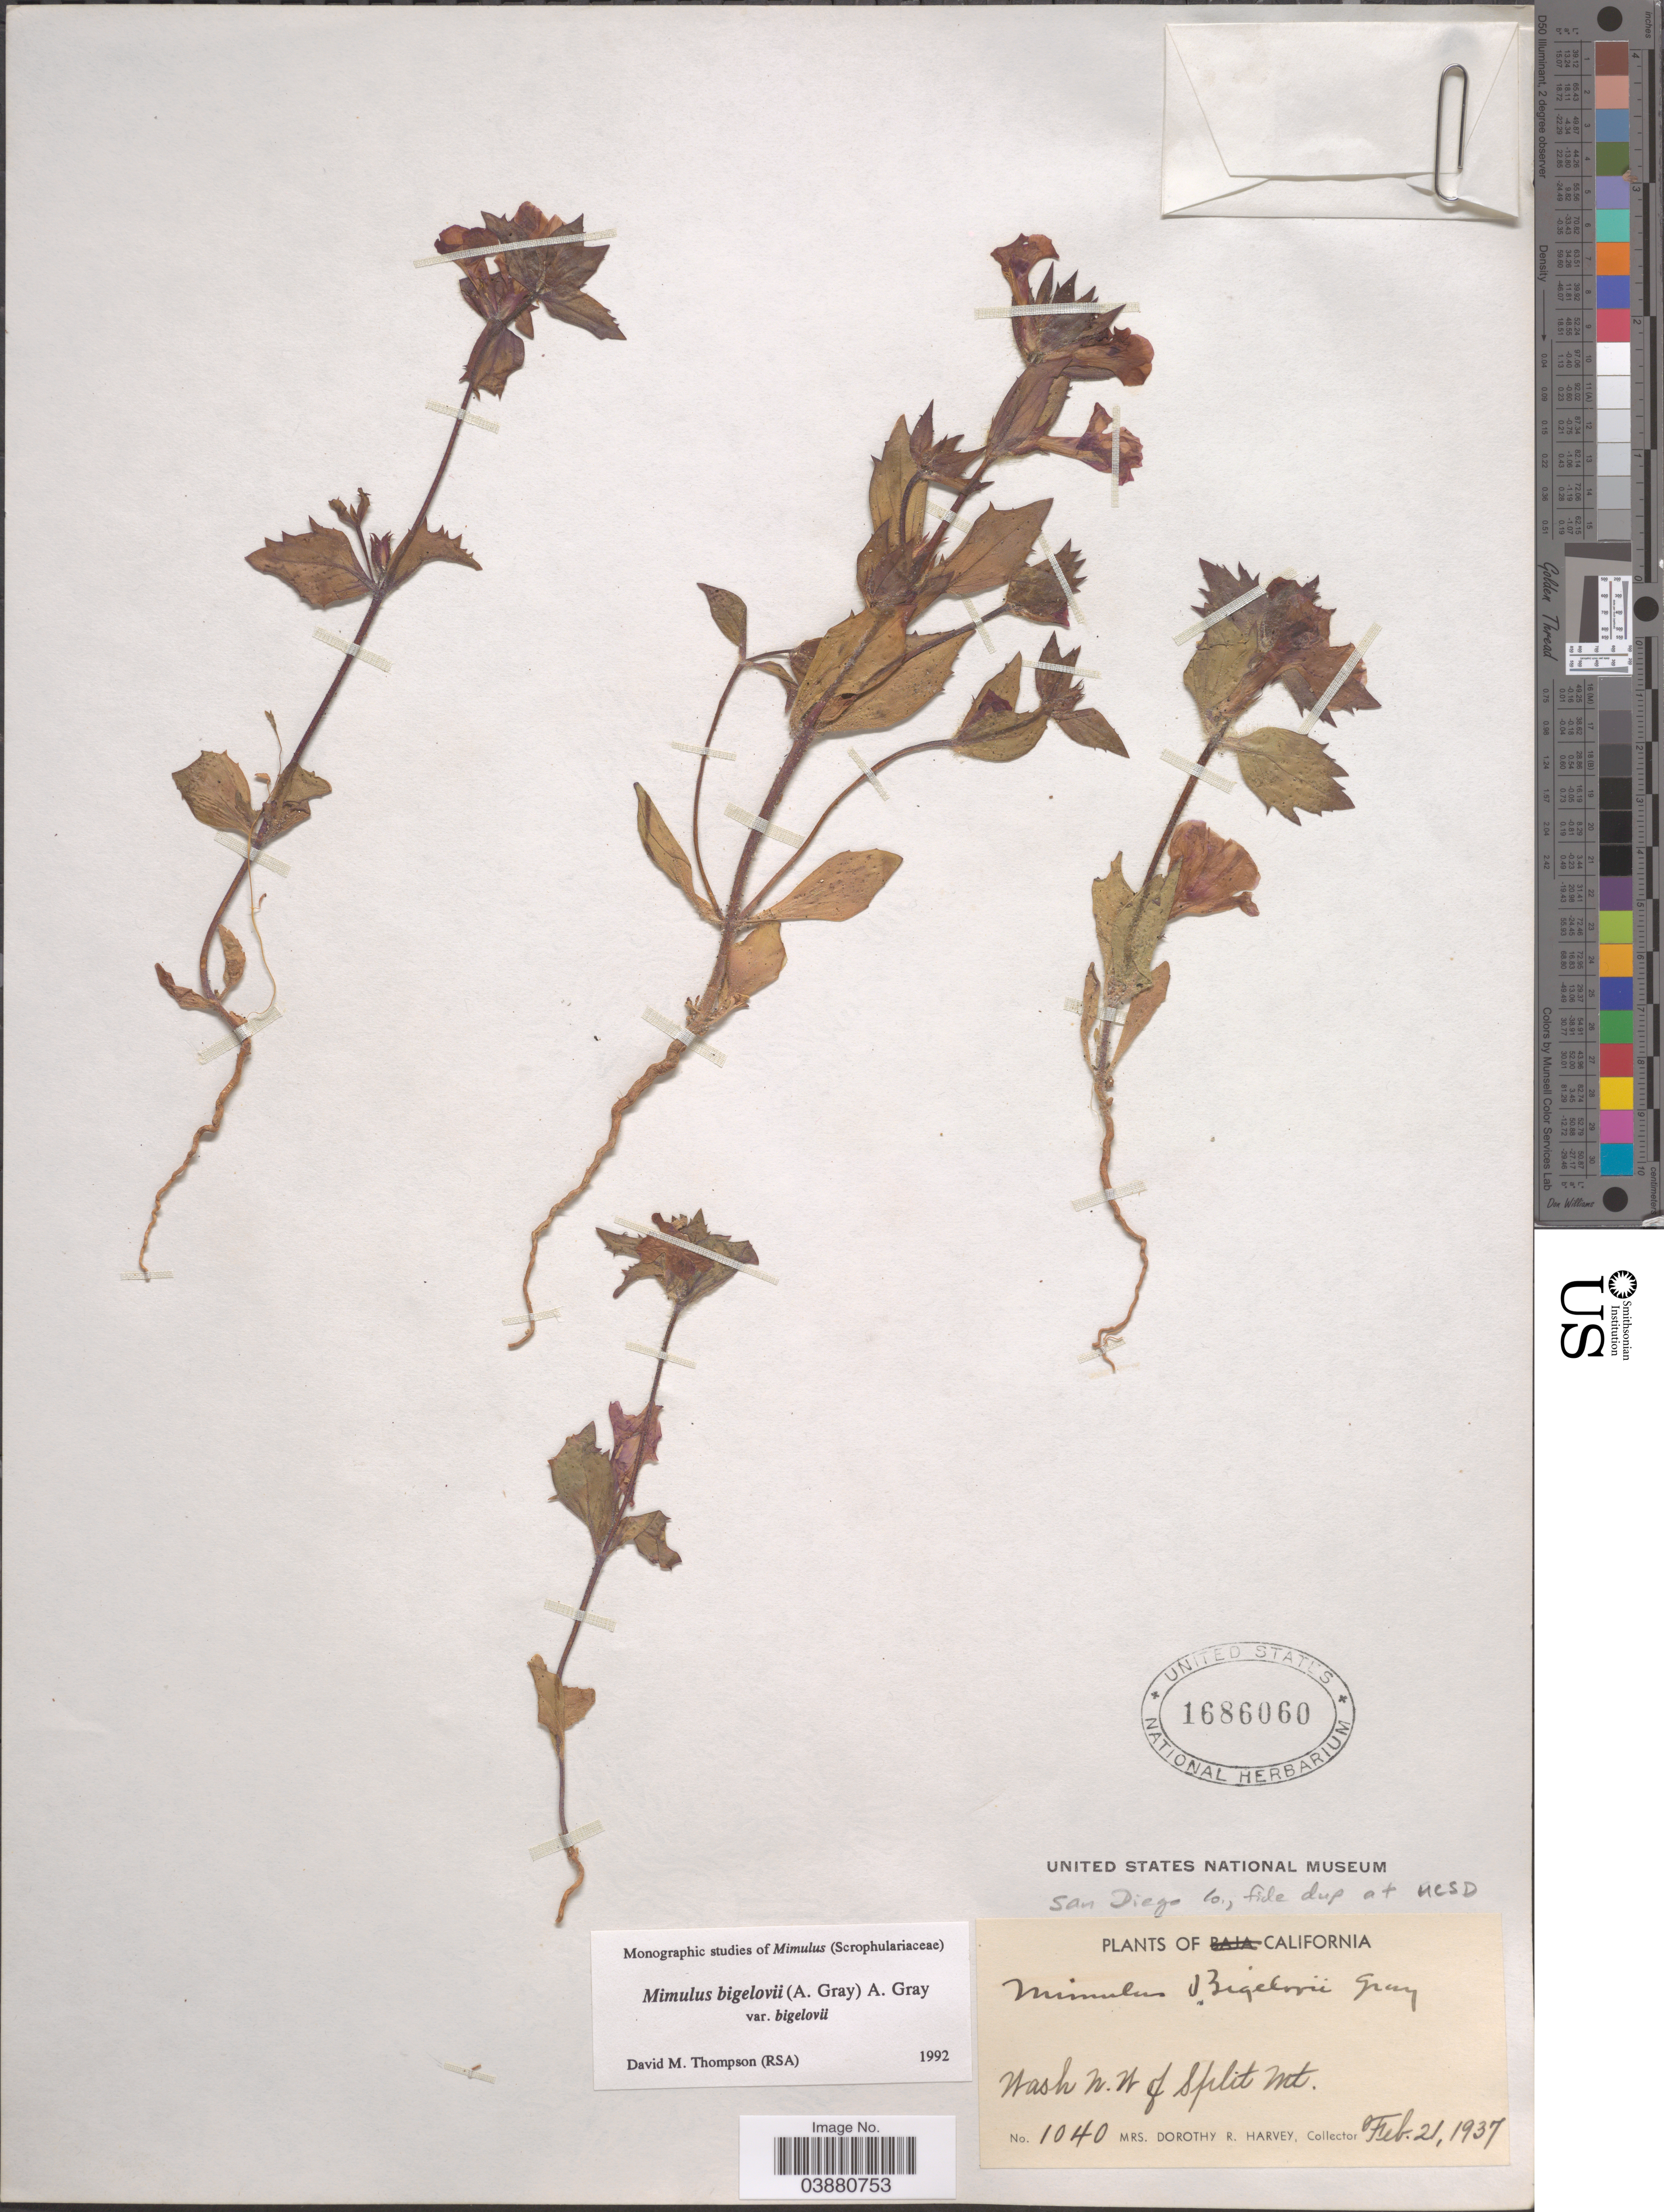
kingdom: Plantae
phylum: Tracheophyta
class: Magnoliopsida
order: Lamiales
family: Phrymaceae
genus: Mimulus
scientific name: Mimulus bigelovii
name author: (A. Gray) G.L. Nesom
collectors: Harvey, Mrs. D. R.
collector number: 1040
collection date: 1937-02-21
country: United States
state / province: California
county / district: San Diego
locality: San Diego Co. Wash. N.W. of Split Mt.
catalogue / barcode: US 1686060